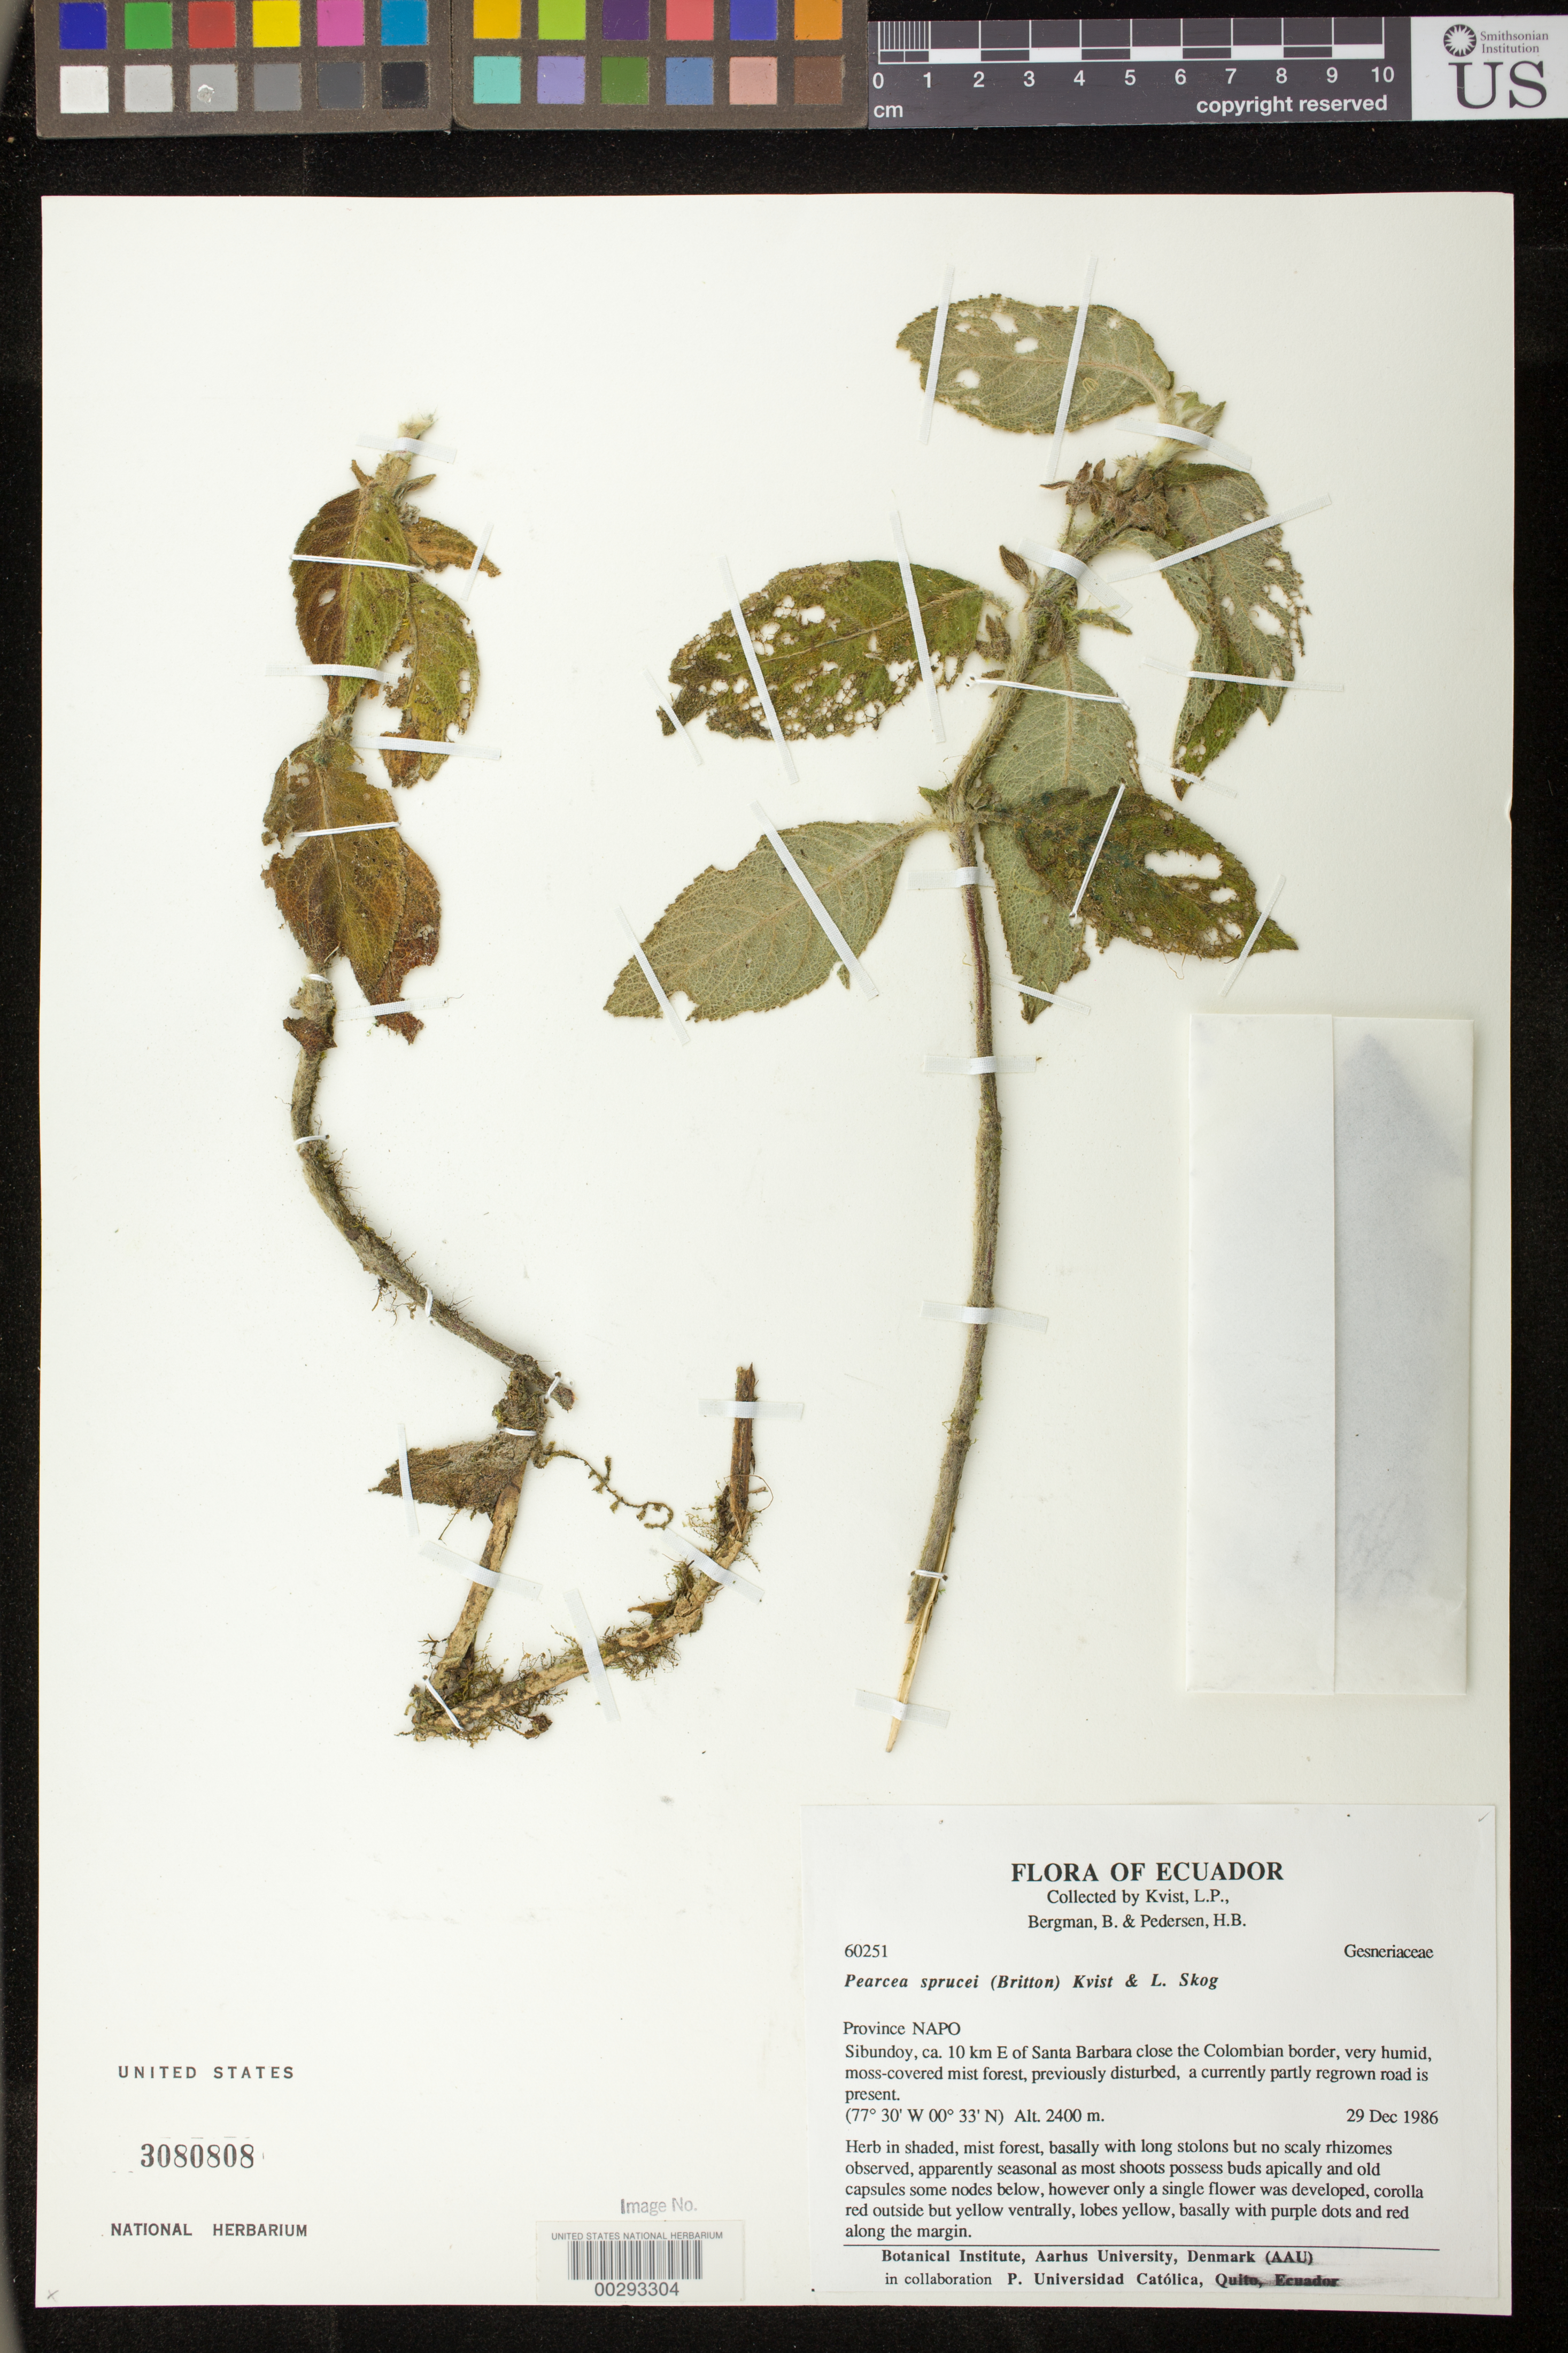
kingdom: Plantae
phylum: Tracheophyta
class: Magnoliopsida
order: Lamiales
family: Gesneriaceae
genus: Pearcea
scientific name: Pearcea sprucei var. sprucei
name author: (Britton ex Rusby) L.P. Kvist & L.E. Skog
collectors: L. P. Kvist, B. Bergman & H. B. Pedersen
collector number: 60251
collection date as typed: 29 Dec 1986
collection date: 1986-12-29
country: Ecuador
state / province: Napo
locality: Sibundoy, E of Santa Barbara close to the Colombian border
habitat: Very humid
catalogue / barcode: US 3080808